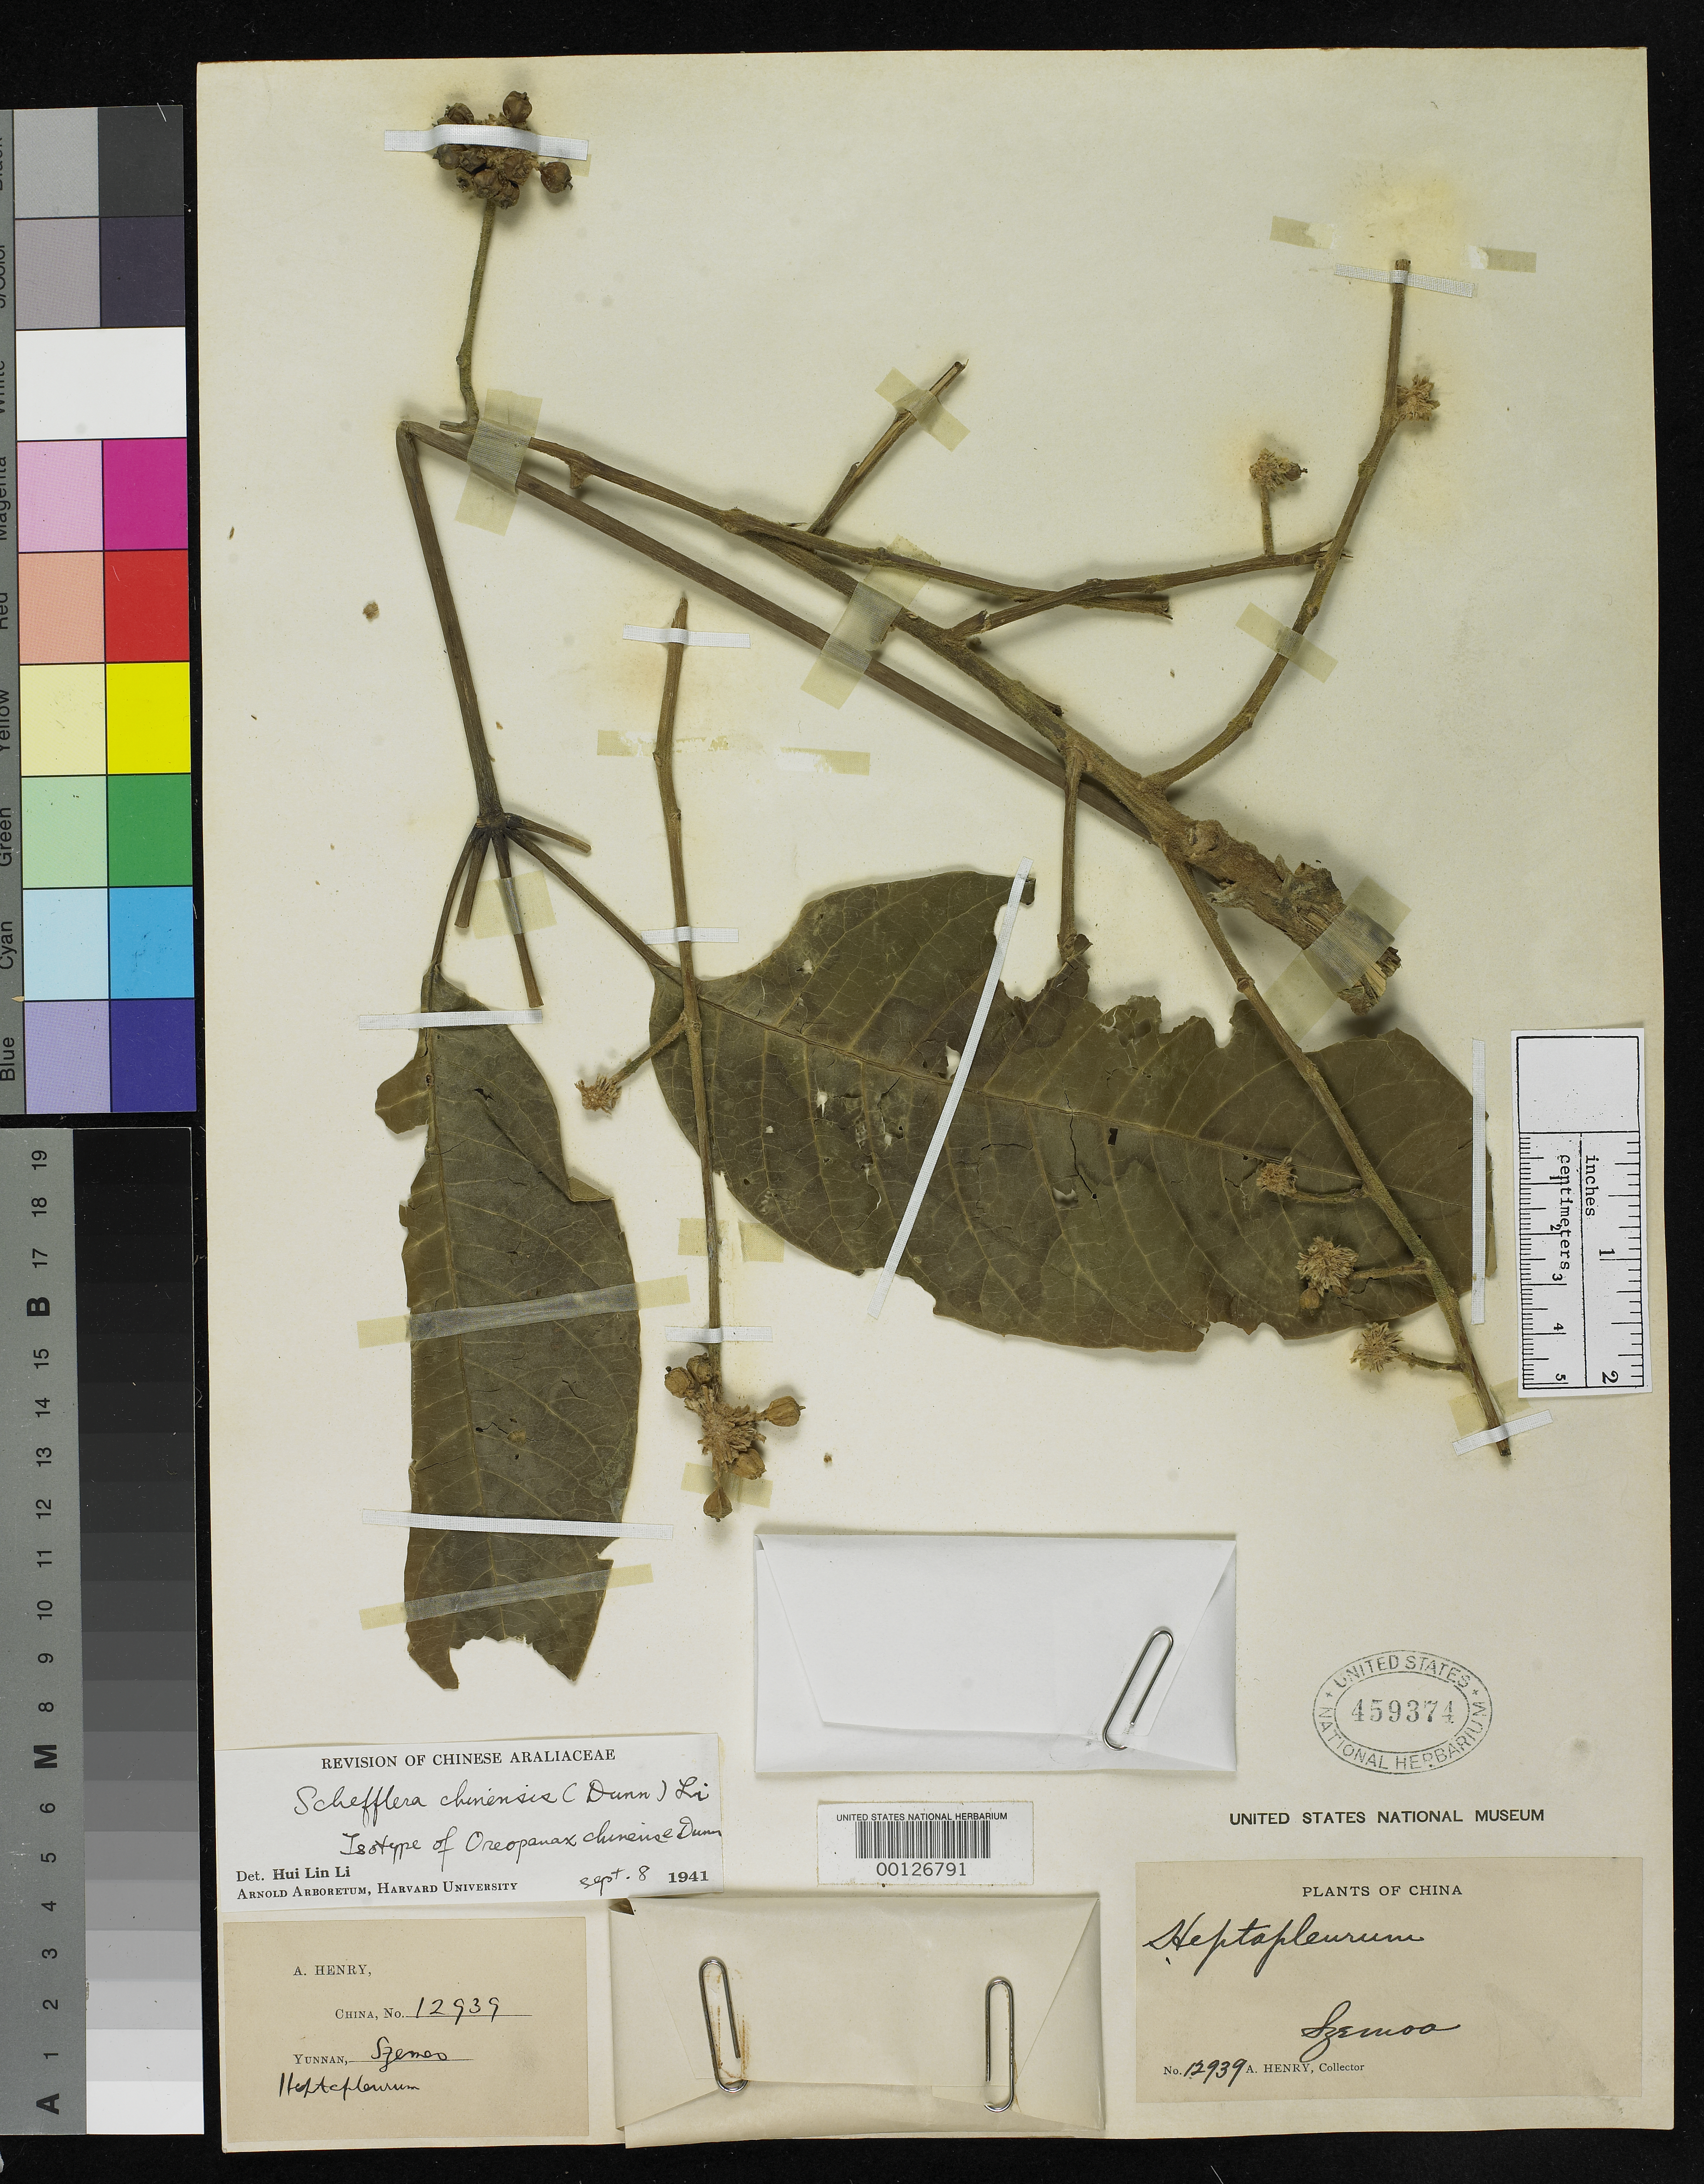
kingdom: Plantae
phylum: Tracheophyta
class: Magnoliopsida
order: Apiales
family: Araliaceae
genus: Oreopanax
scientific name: Oreopanax chinense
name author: Dunn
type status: Isotype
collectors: A. Henry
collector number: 12939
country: China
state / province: Yunnan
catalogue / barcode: US 459374